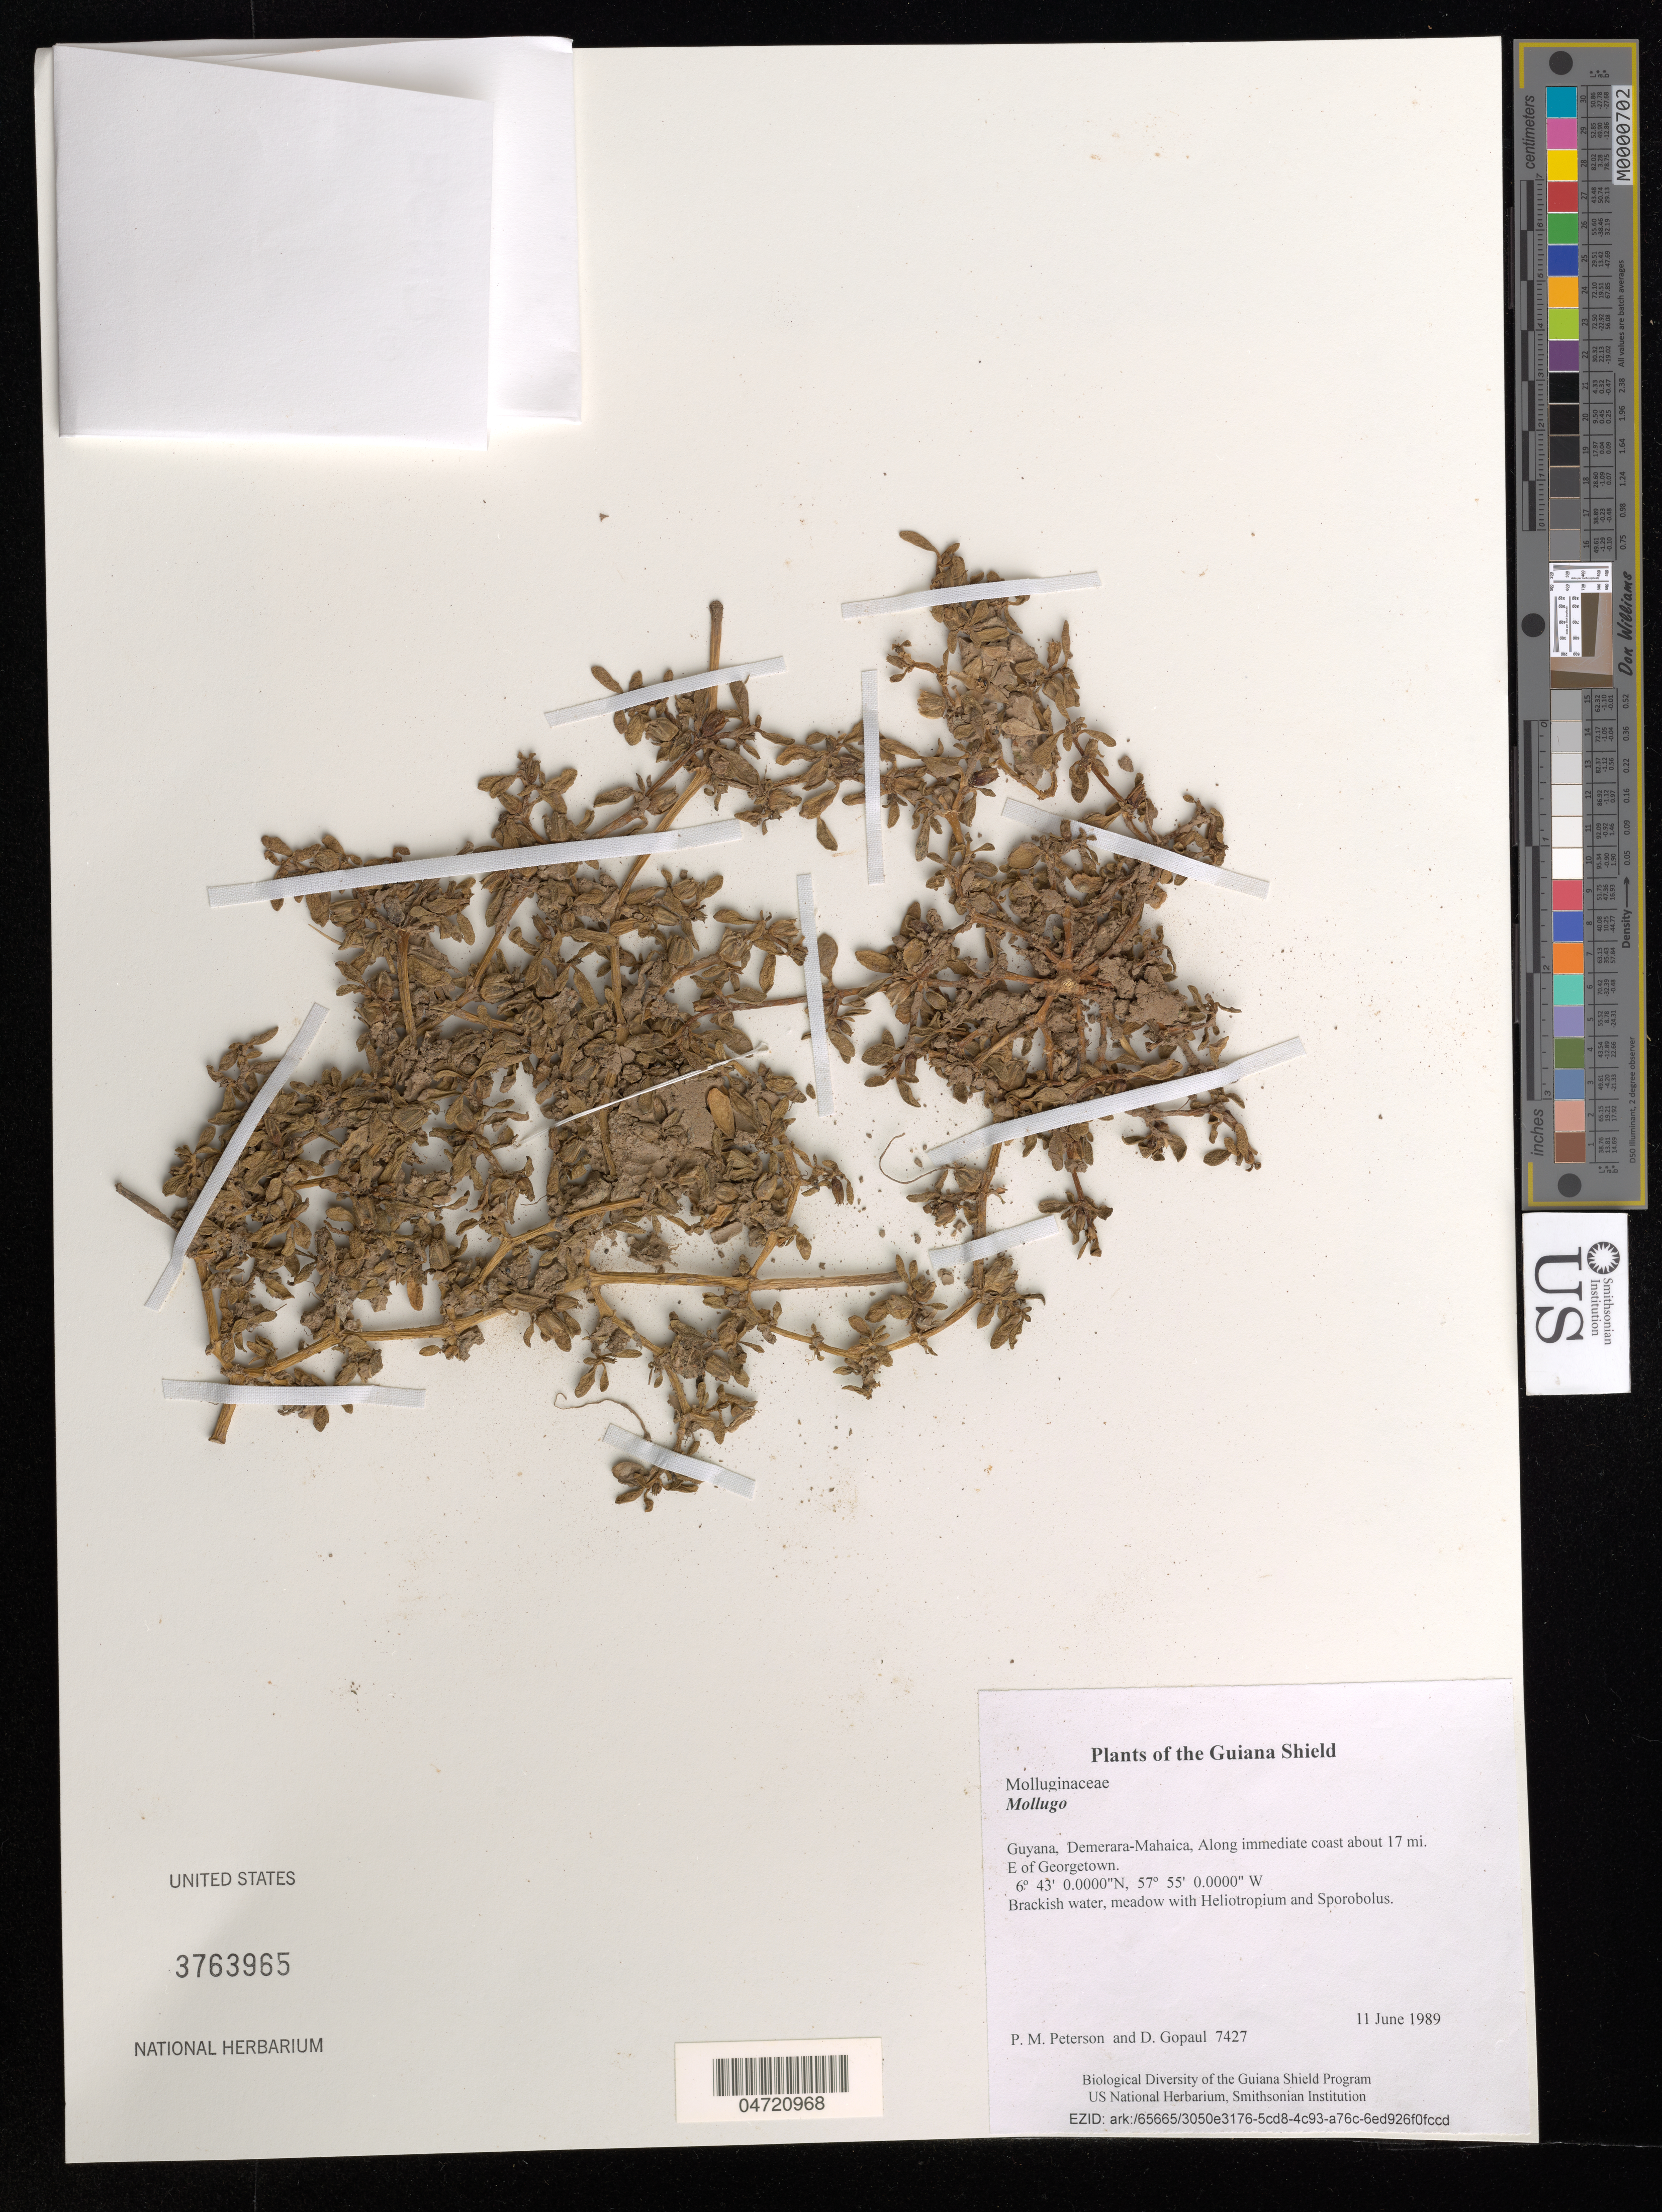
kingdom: Plantae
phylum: Tracheophyta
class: Magnoliopsida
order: Caryophyllales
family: Aizoaceae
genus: Sesuvium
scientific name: Sesuvium portulacastrum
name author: (L.) L.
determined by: Strong, Mark T., (BOT), Smithsonian Institution - National Museum of Natural History (UNITED STATES)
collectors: P. M. Peterson & D. Gopaul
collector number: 7427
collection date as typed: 11 June 1989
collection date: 1989-06-11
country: Guyana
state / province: Demerara-Mahaica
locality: Along immediate coast about 17 mi. E of Georgetown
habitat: Brackish water, meadow with Heliotropium and Sporobolus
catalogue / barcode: US 3763965